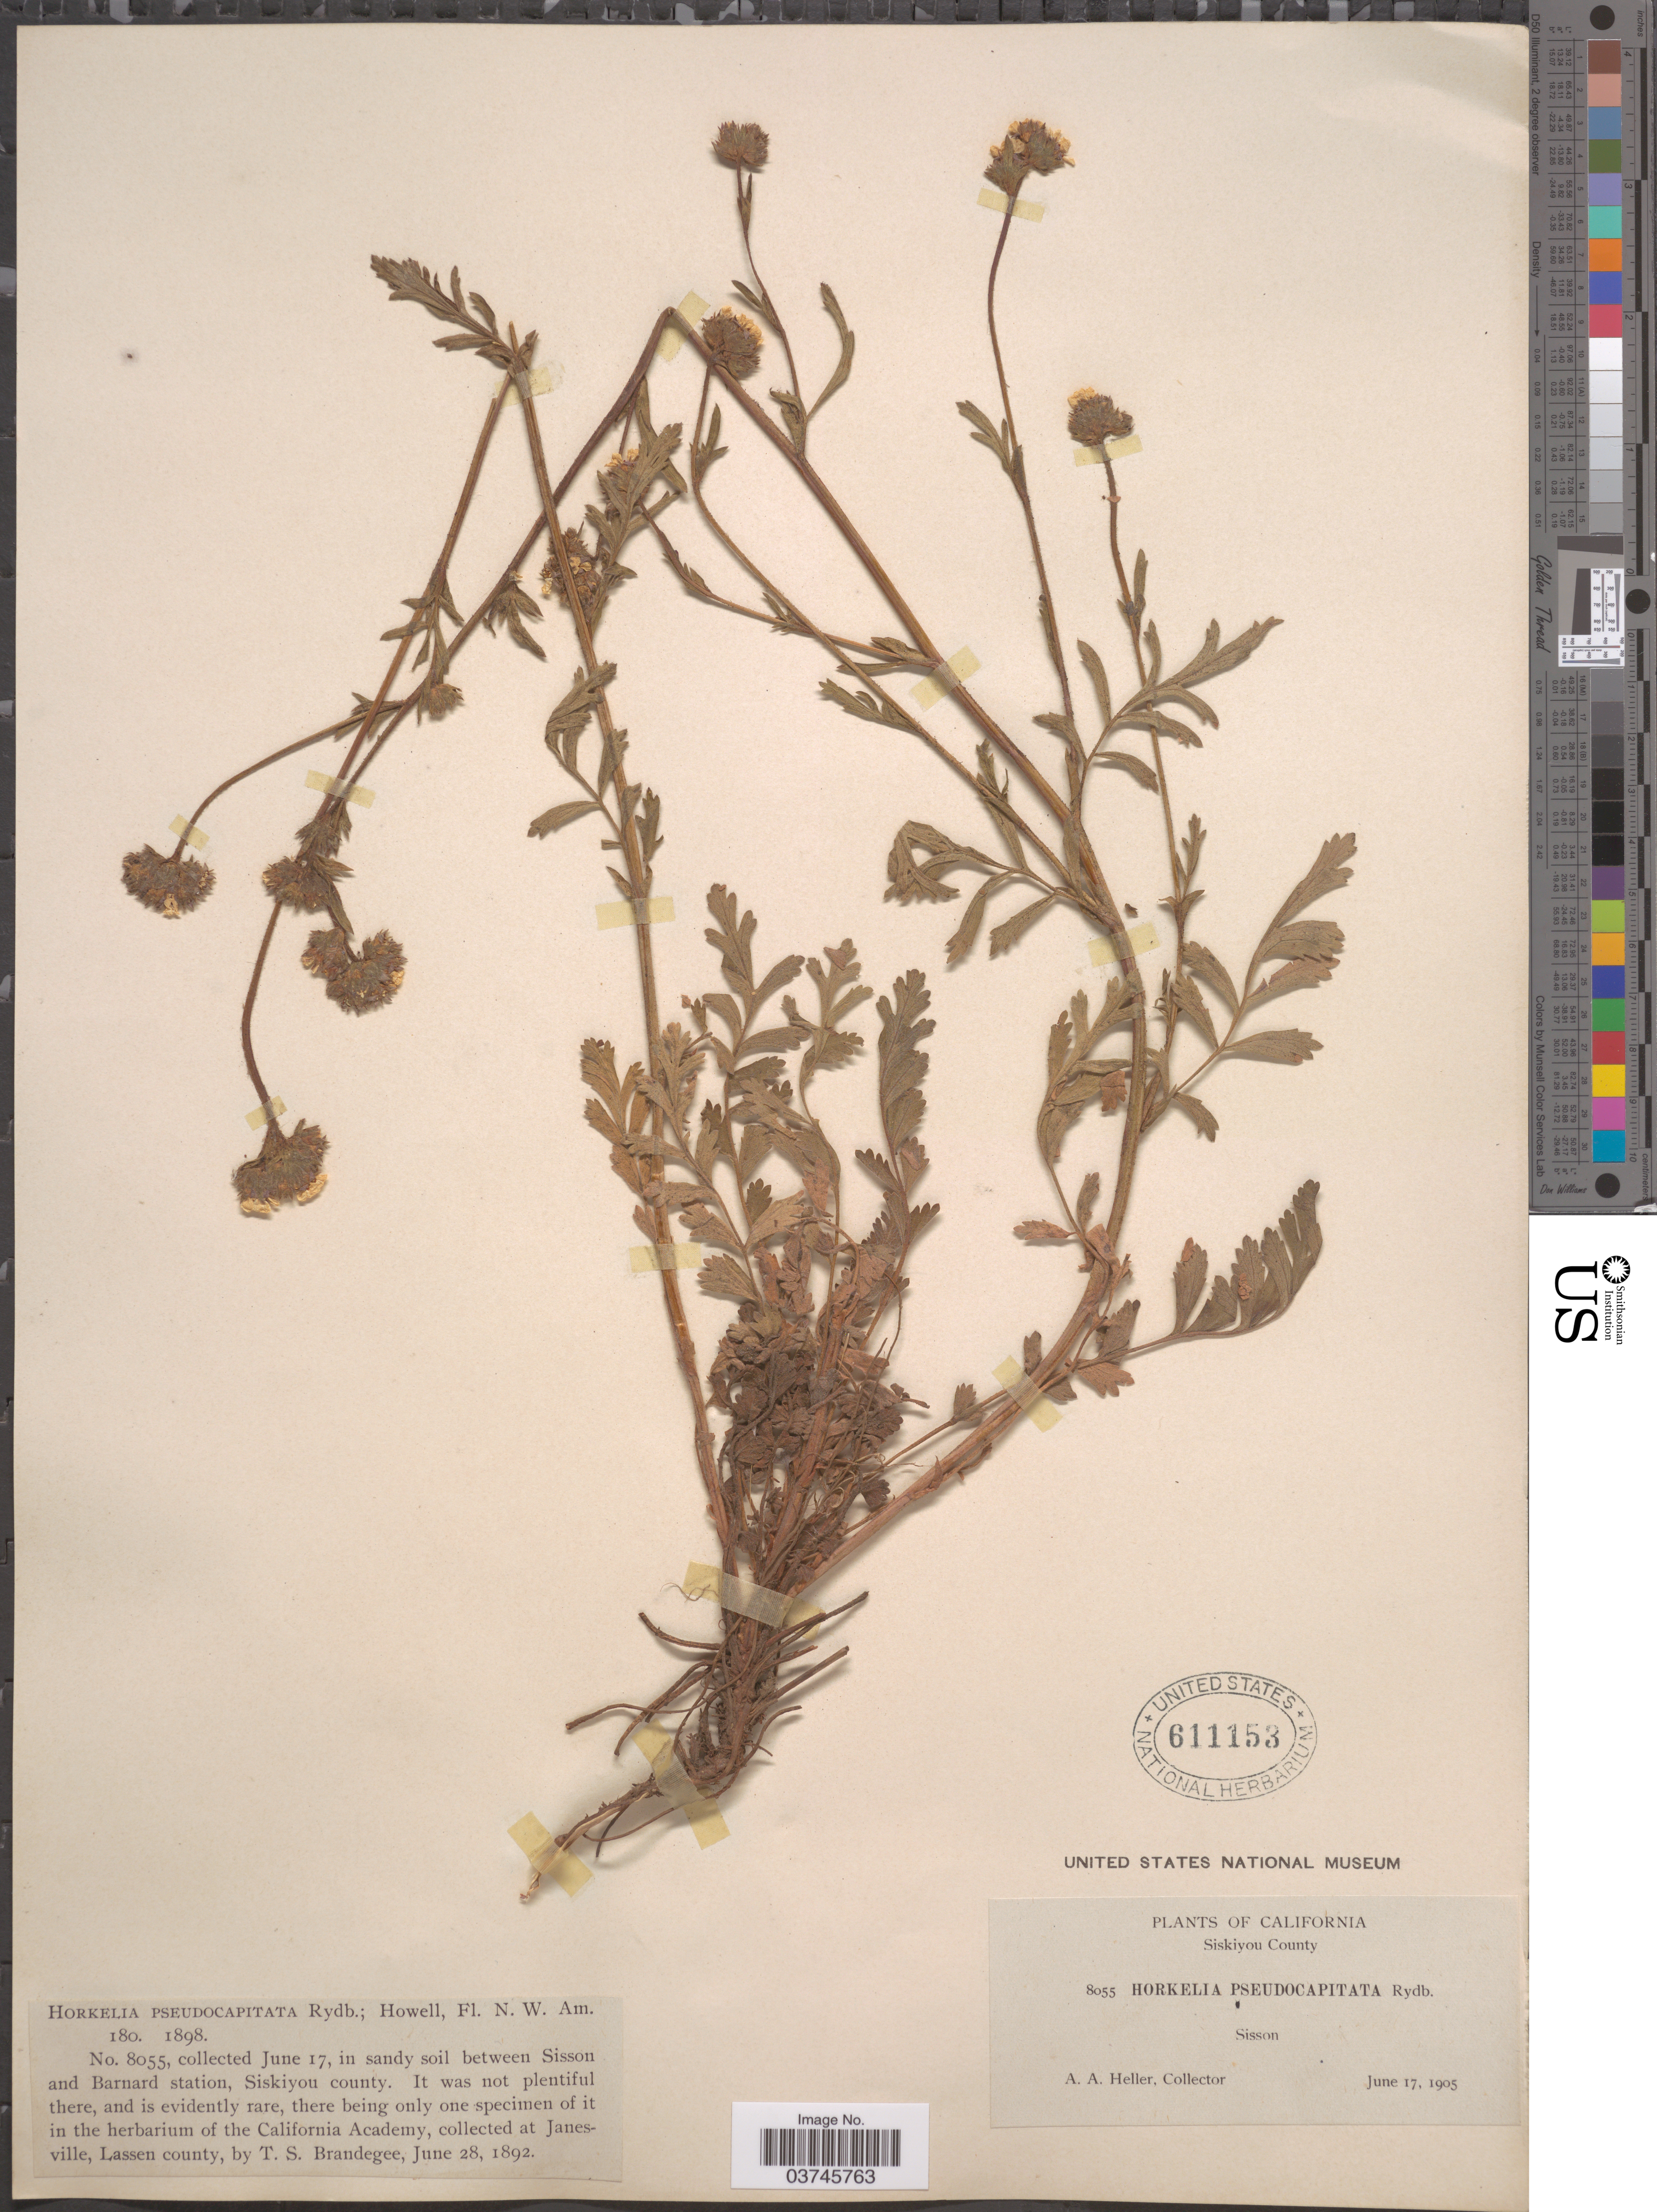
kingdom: Plantae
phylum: Tracheophyta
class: Magnoliopsida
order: Rosales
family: Rosaceae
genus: Potentilla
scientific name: Potentilla douglasii var. pseudocapitata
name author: (Rydb. ex Howell) Jeps.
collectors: A. A. Heller & T. S. Brandegee (herbarium)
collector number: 8055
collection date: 1905-06-17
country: United States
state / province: California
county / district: Siskiyou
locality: Siskiyou County. Sisson. Between Sisson and Barnard station.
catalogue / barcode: US 611153